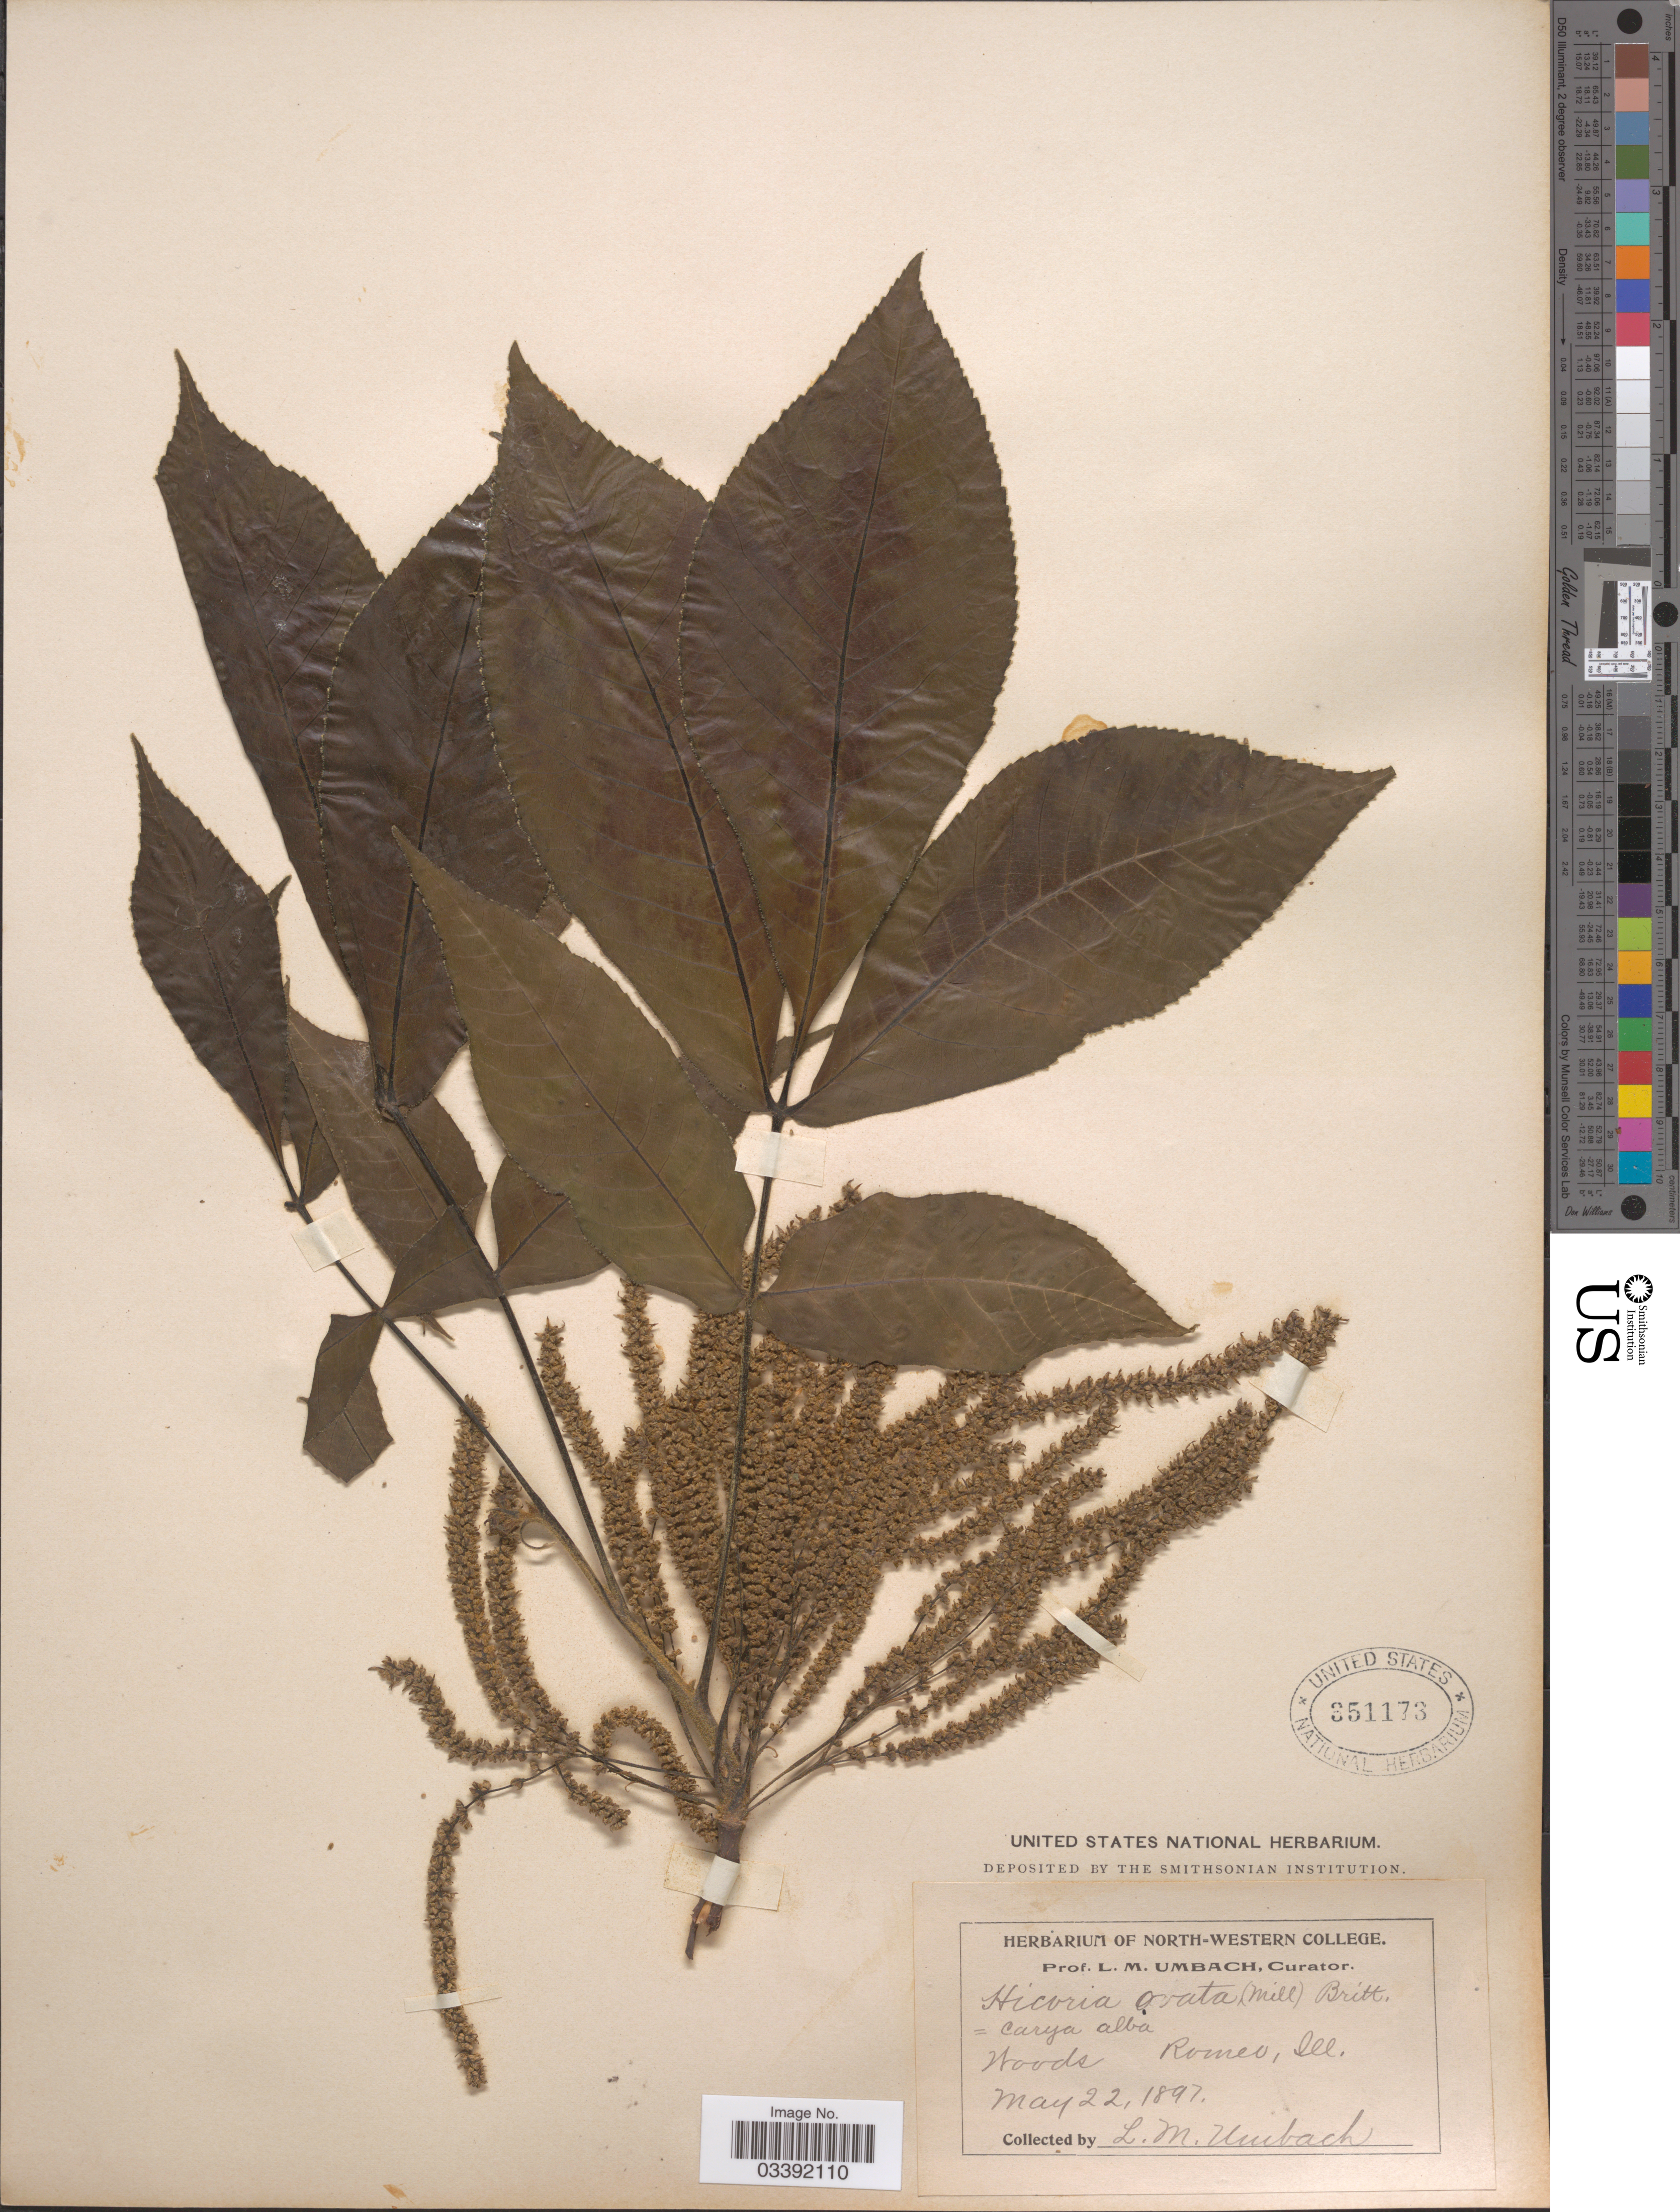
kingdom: Plantae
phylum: Tracheophyta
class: Magnoliopsida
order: Fagales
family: Juglandaceae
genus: Carya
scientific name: Carya ovata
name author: (Mill.) K. Koch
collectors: L. M. Umbach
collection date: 1897-05-22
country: United States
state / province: Illinois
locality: Romeo.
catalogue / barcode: US 351173